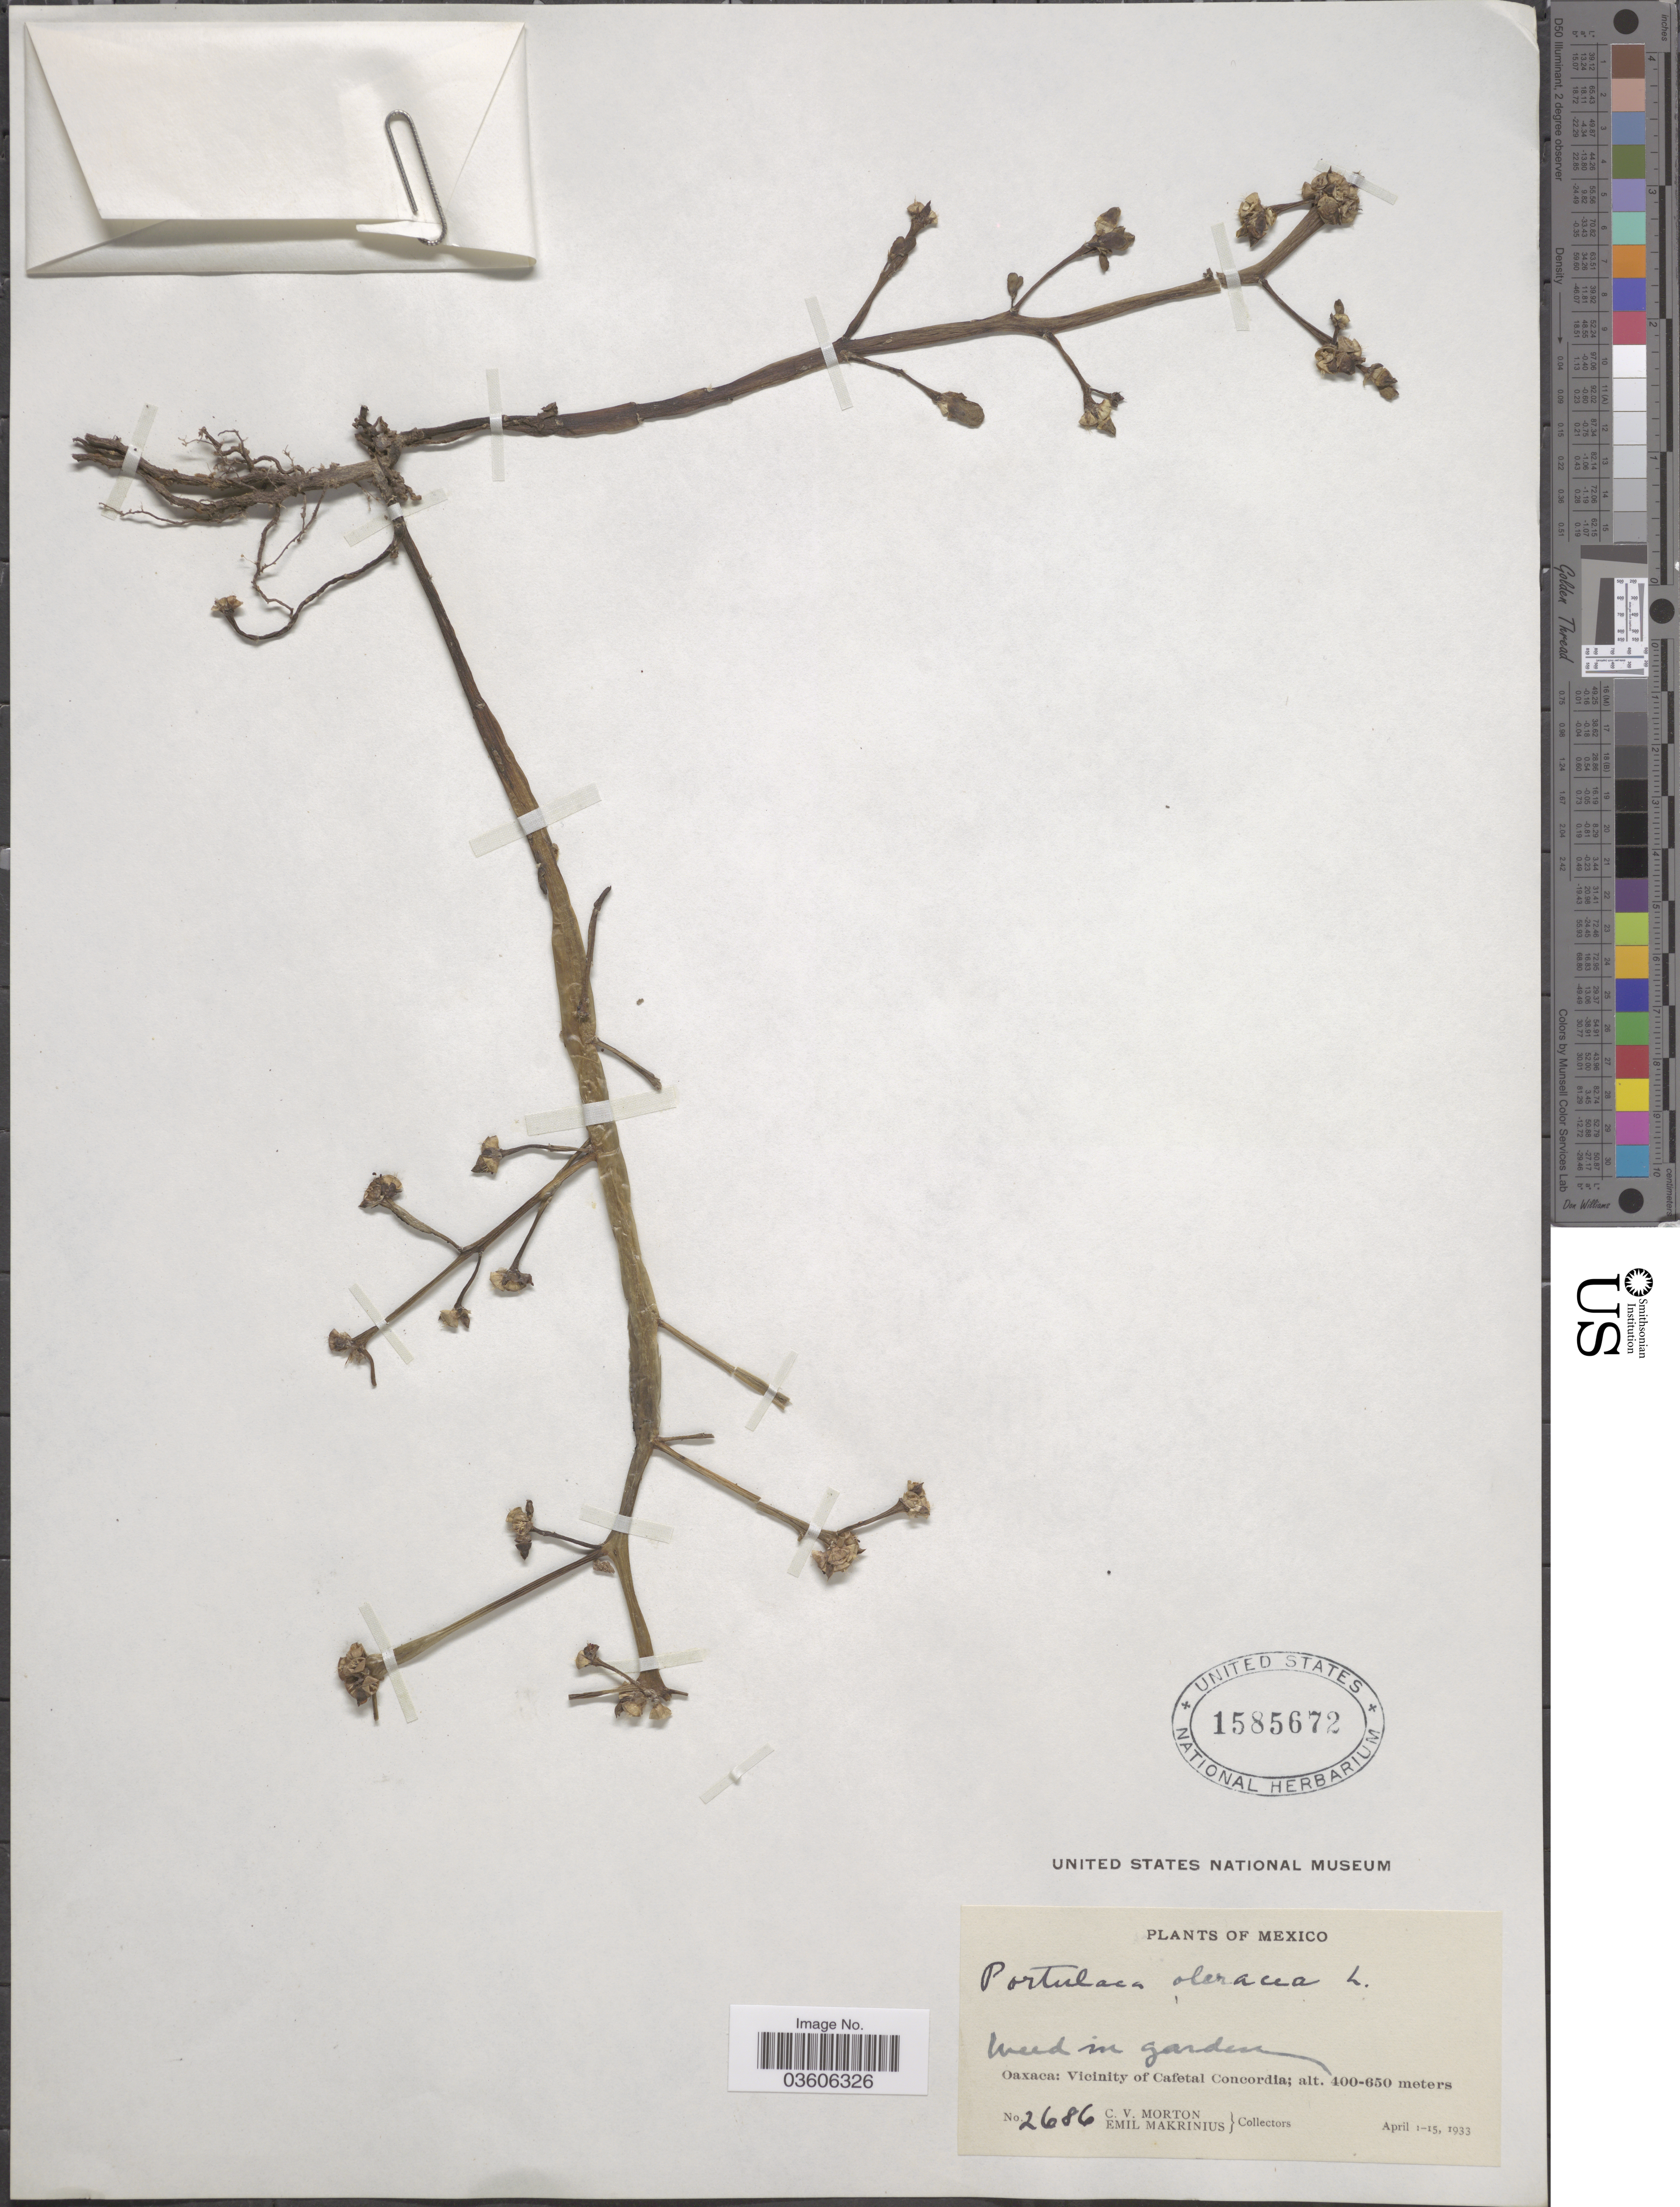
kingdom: Plantae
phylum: Tracheophyta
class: Magnoliopsida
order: Caryophyllales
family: Portulacaceae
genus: Portulaca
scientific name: Portulaca oleracea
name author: L.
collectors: C. V. Morton & E. Makrinus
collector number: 2686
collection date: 1933-04-01/1933-04-15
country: Mexico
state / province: Oaxaca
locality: Vicinity of Cafetal Concordia.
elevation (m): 400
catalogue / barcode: US 1585672